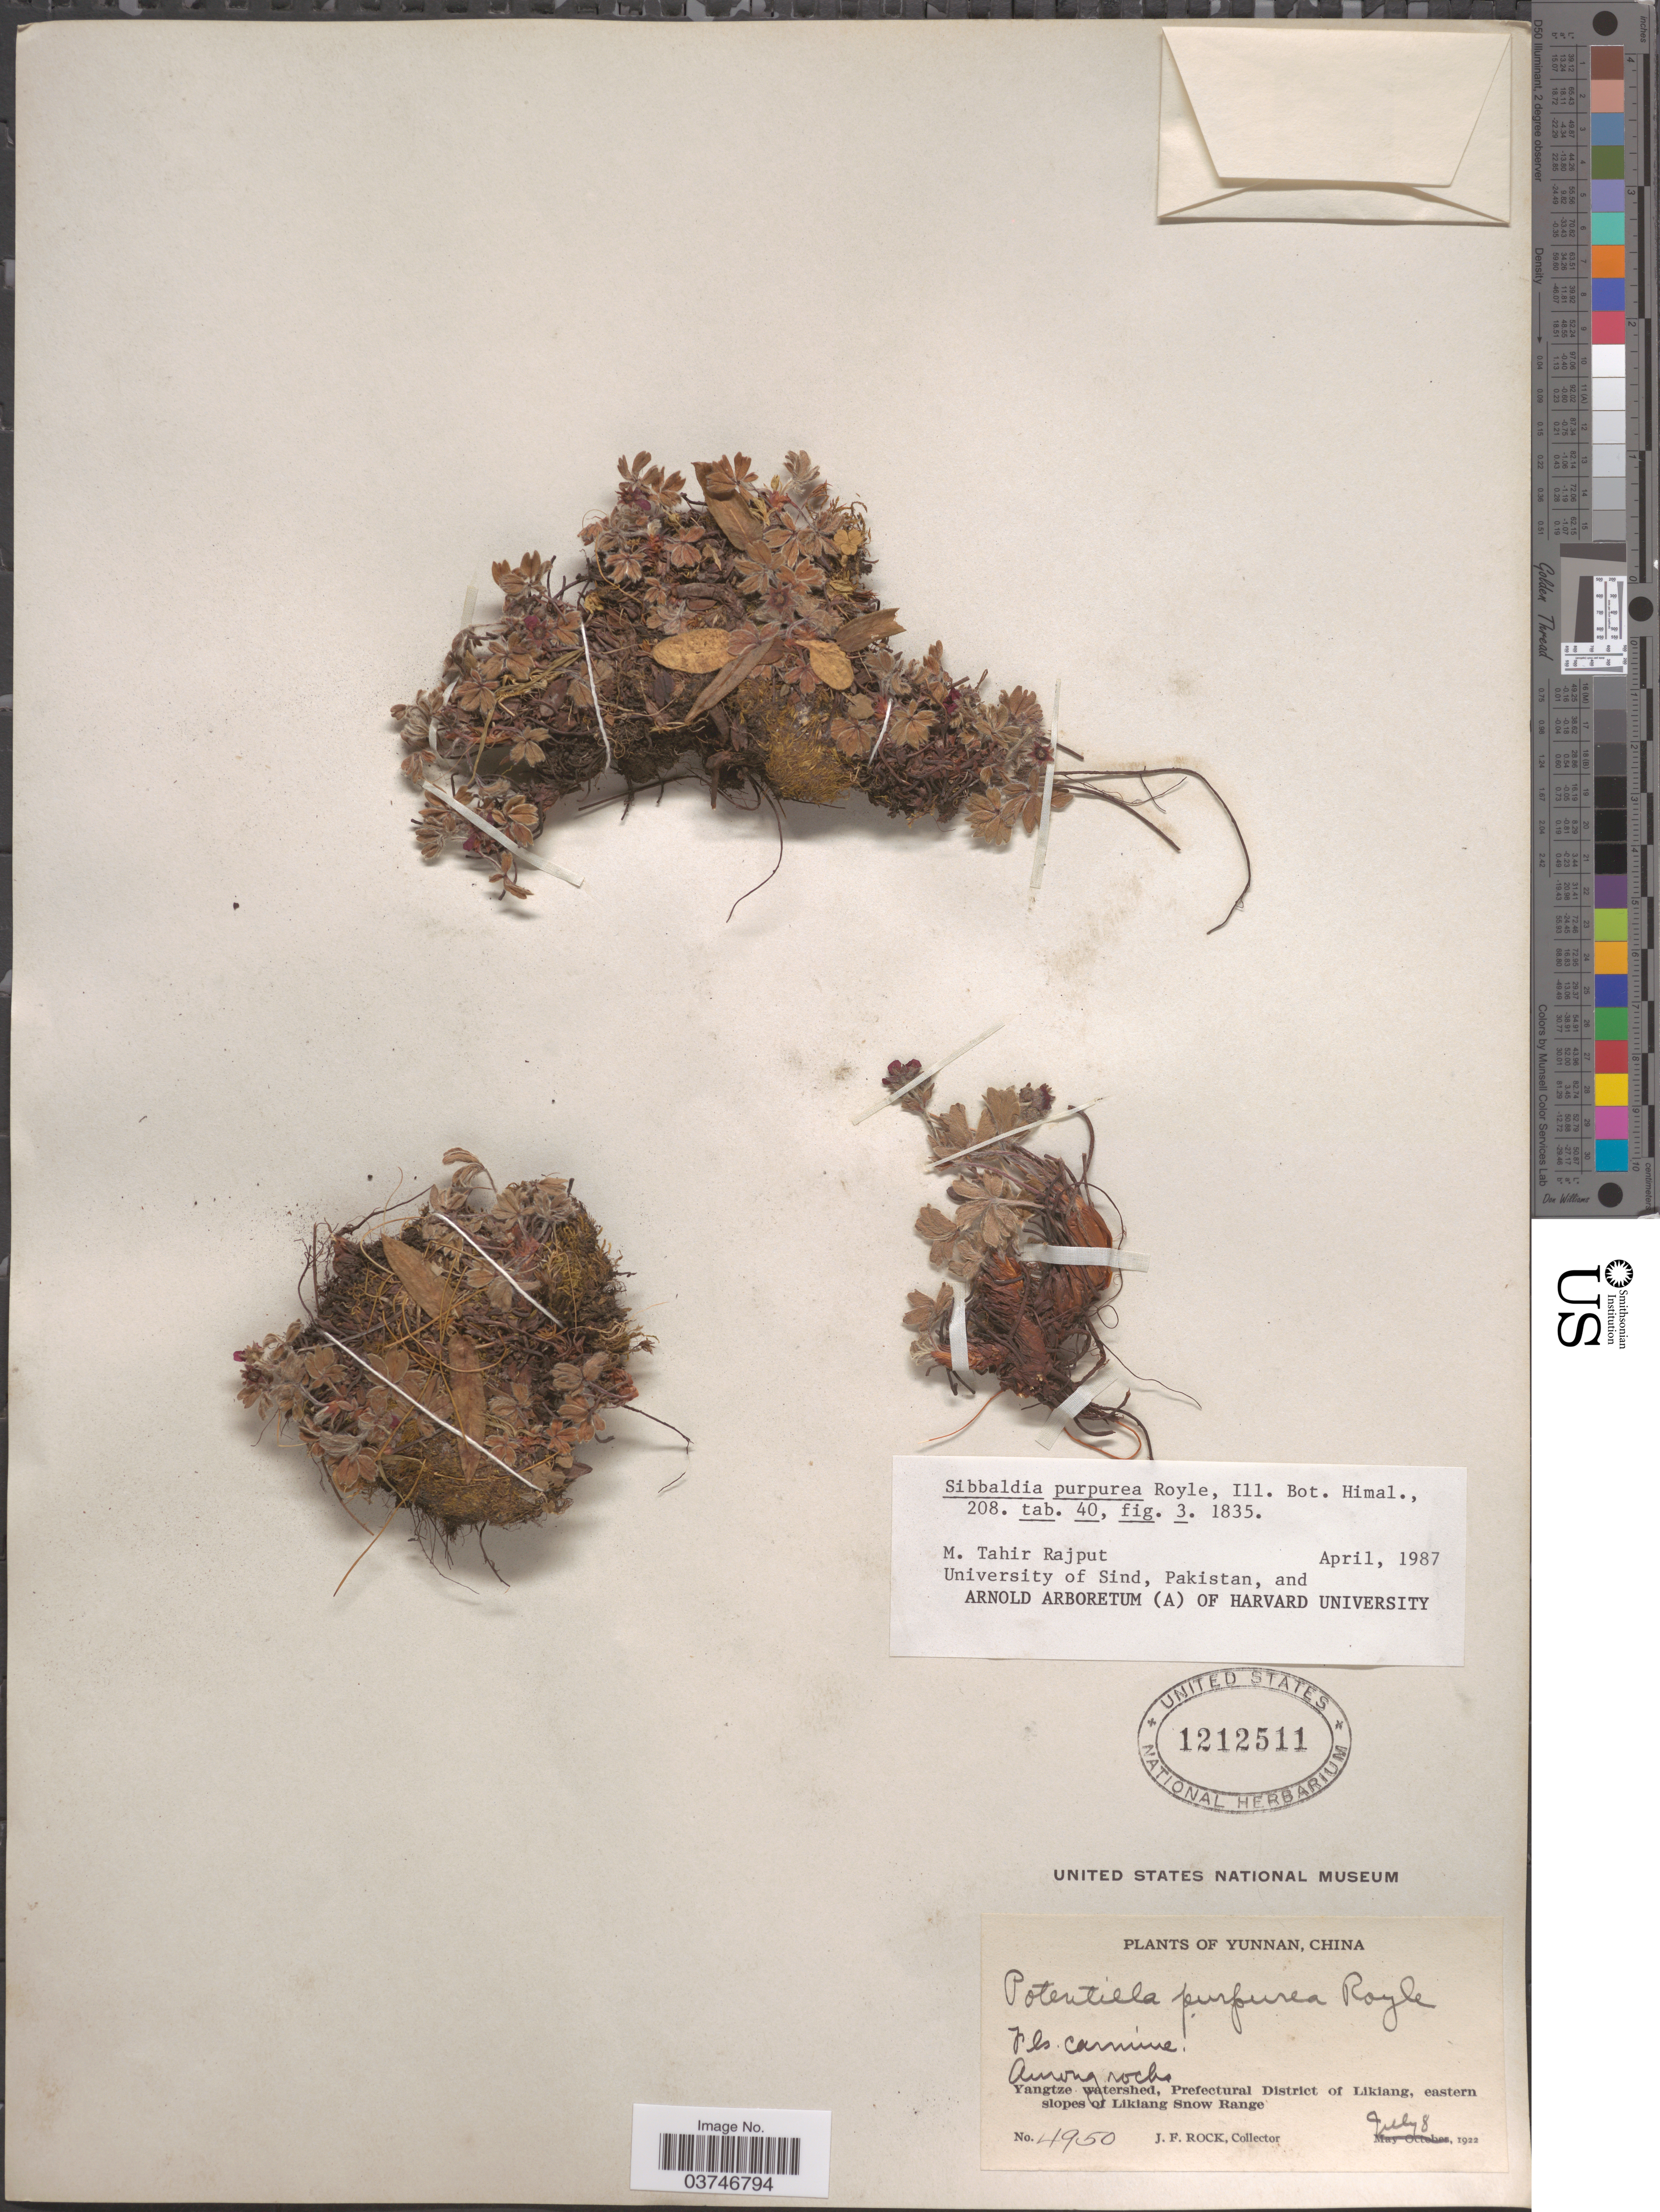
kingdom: Plantae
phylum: Tracheophyta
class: Magnoliopsida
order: Rosales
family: Rosaceae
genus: Sibbaldia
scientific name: Sibbaldia purpurea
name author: Royle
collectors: J. Rock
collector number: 4950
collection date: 1922-07-08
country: China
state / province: Yunnan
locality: Yangtze watershed, Prefectural District of Likiang, eastern slopes of Likiang Snow Range.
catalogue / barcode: US 1212511